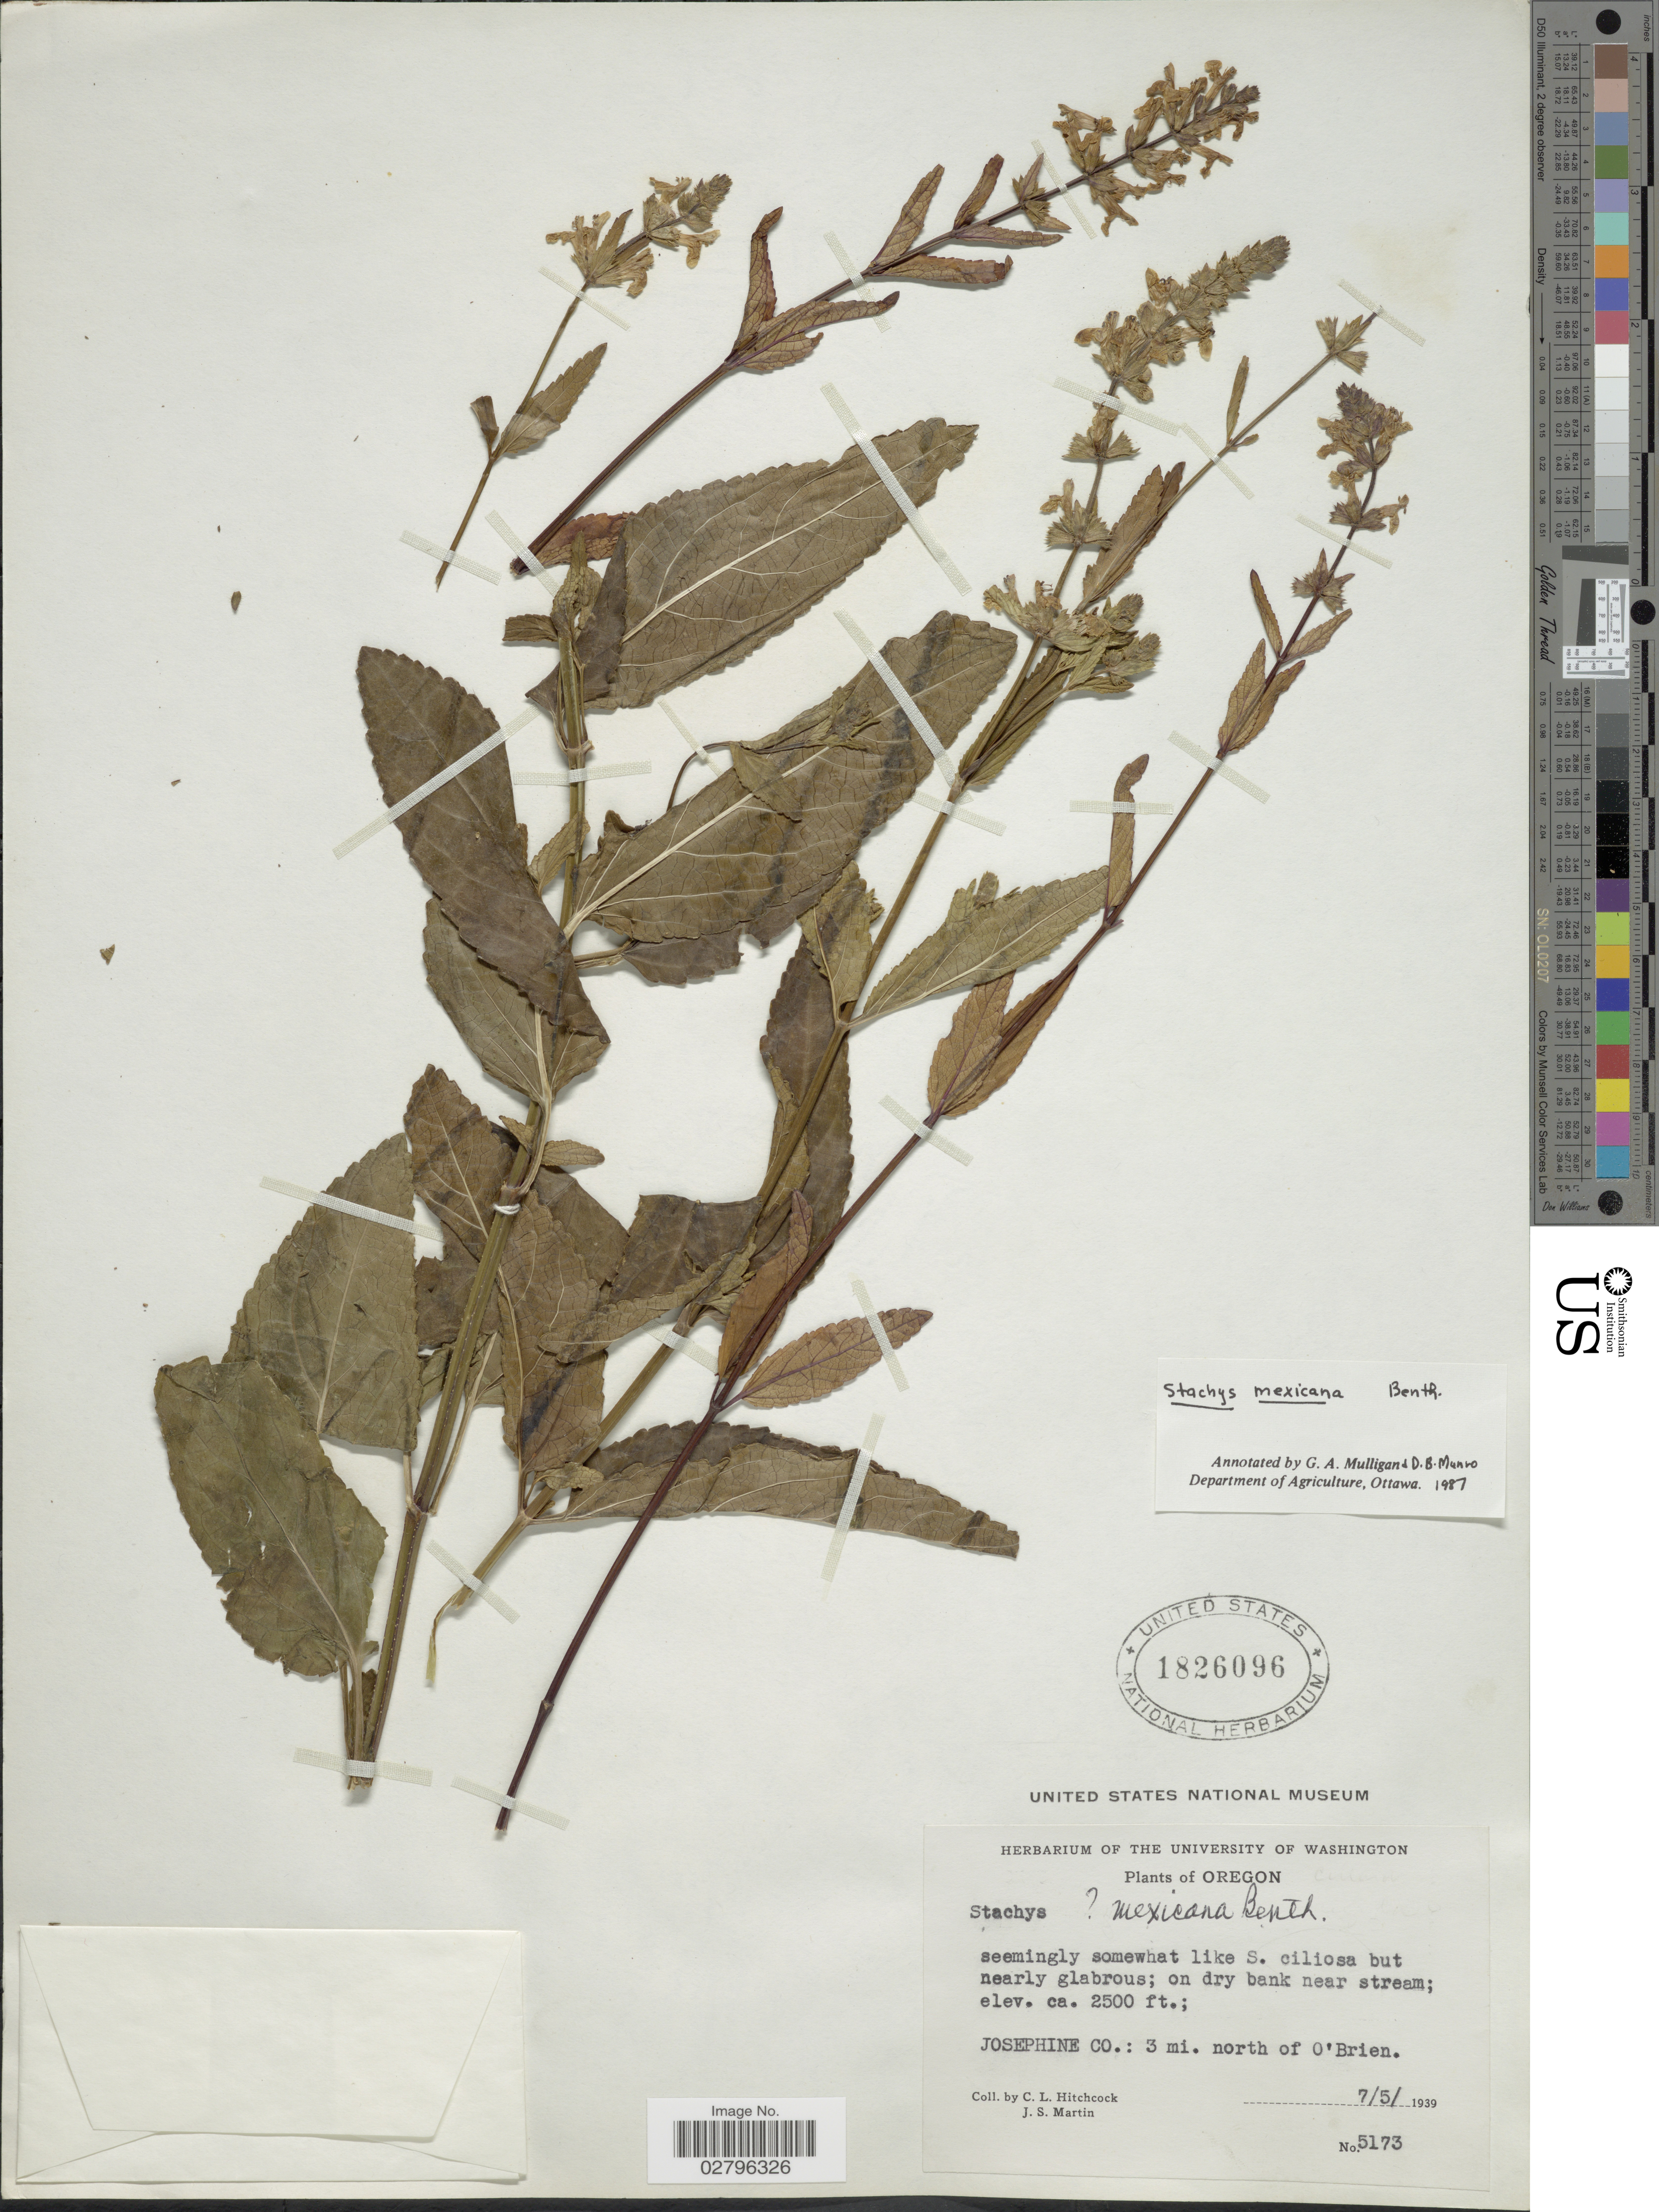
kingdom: Plantae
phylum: Tracheophyta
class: Magnoliopsida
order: Lamiales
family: Lamiaceae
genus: Stachys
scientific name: Stachys mexicana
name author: Benth.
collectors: C. L. Hitchcock & J. S. Martin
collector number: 5173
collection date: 1939-07-05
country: United States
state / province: Oregon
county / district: Josephine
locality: Josephine Co.: 3 mi. north of O'Brien.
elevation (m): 762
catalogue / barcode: US 1826096